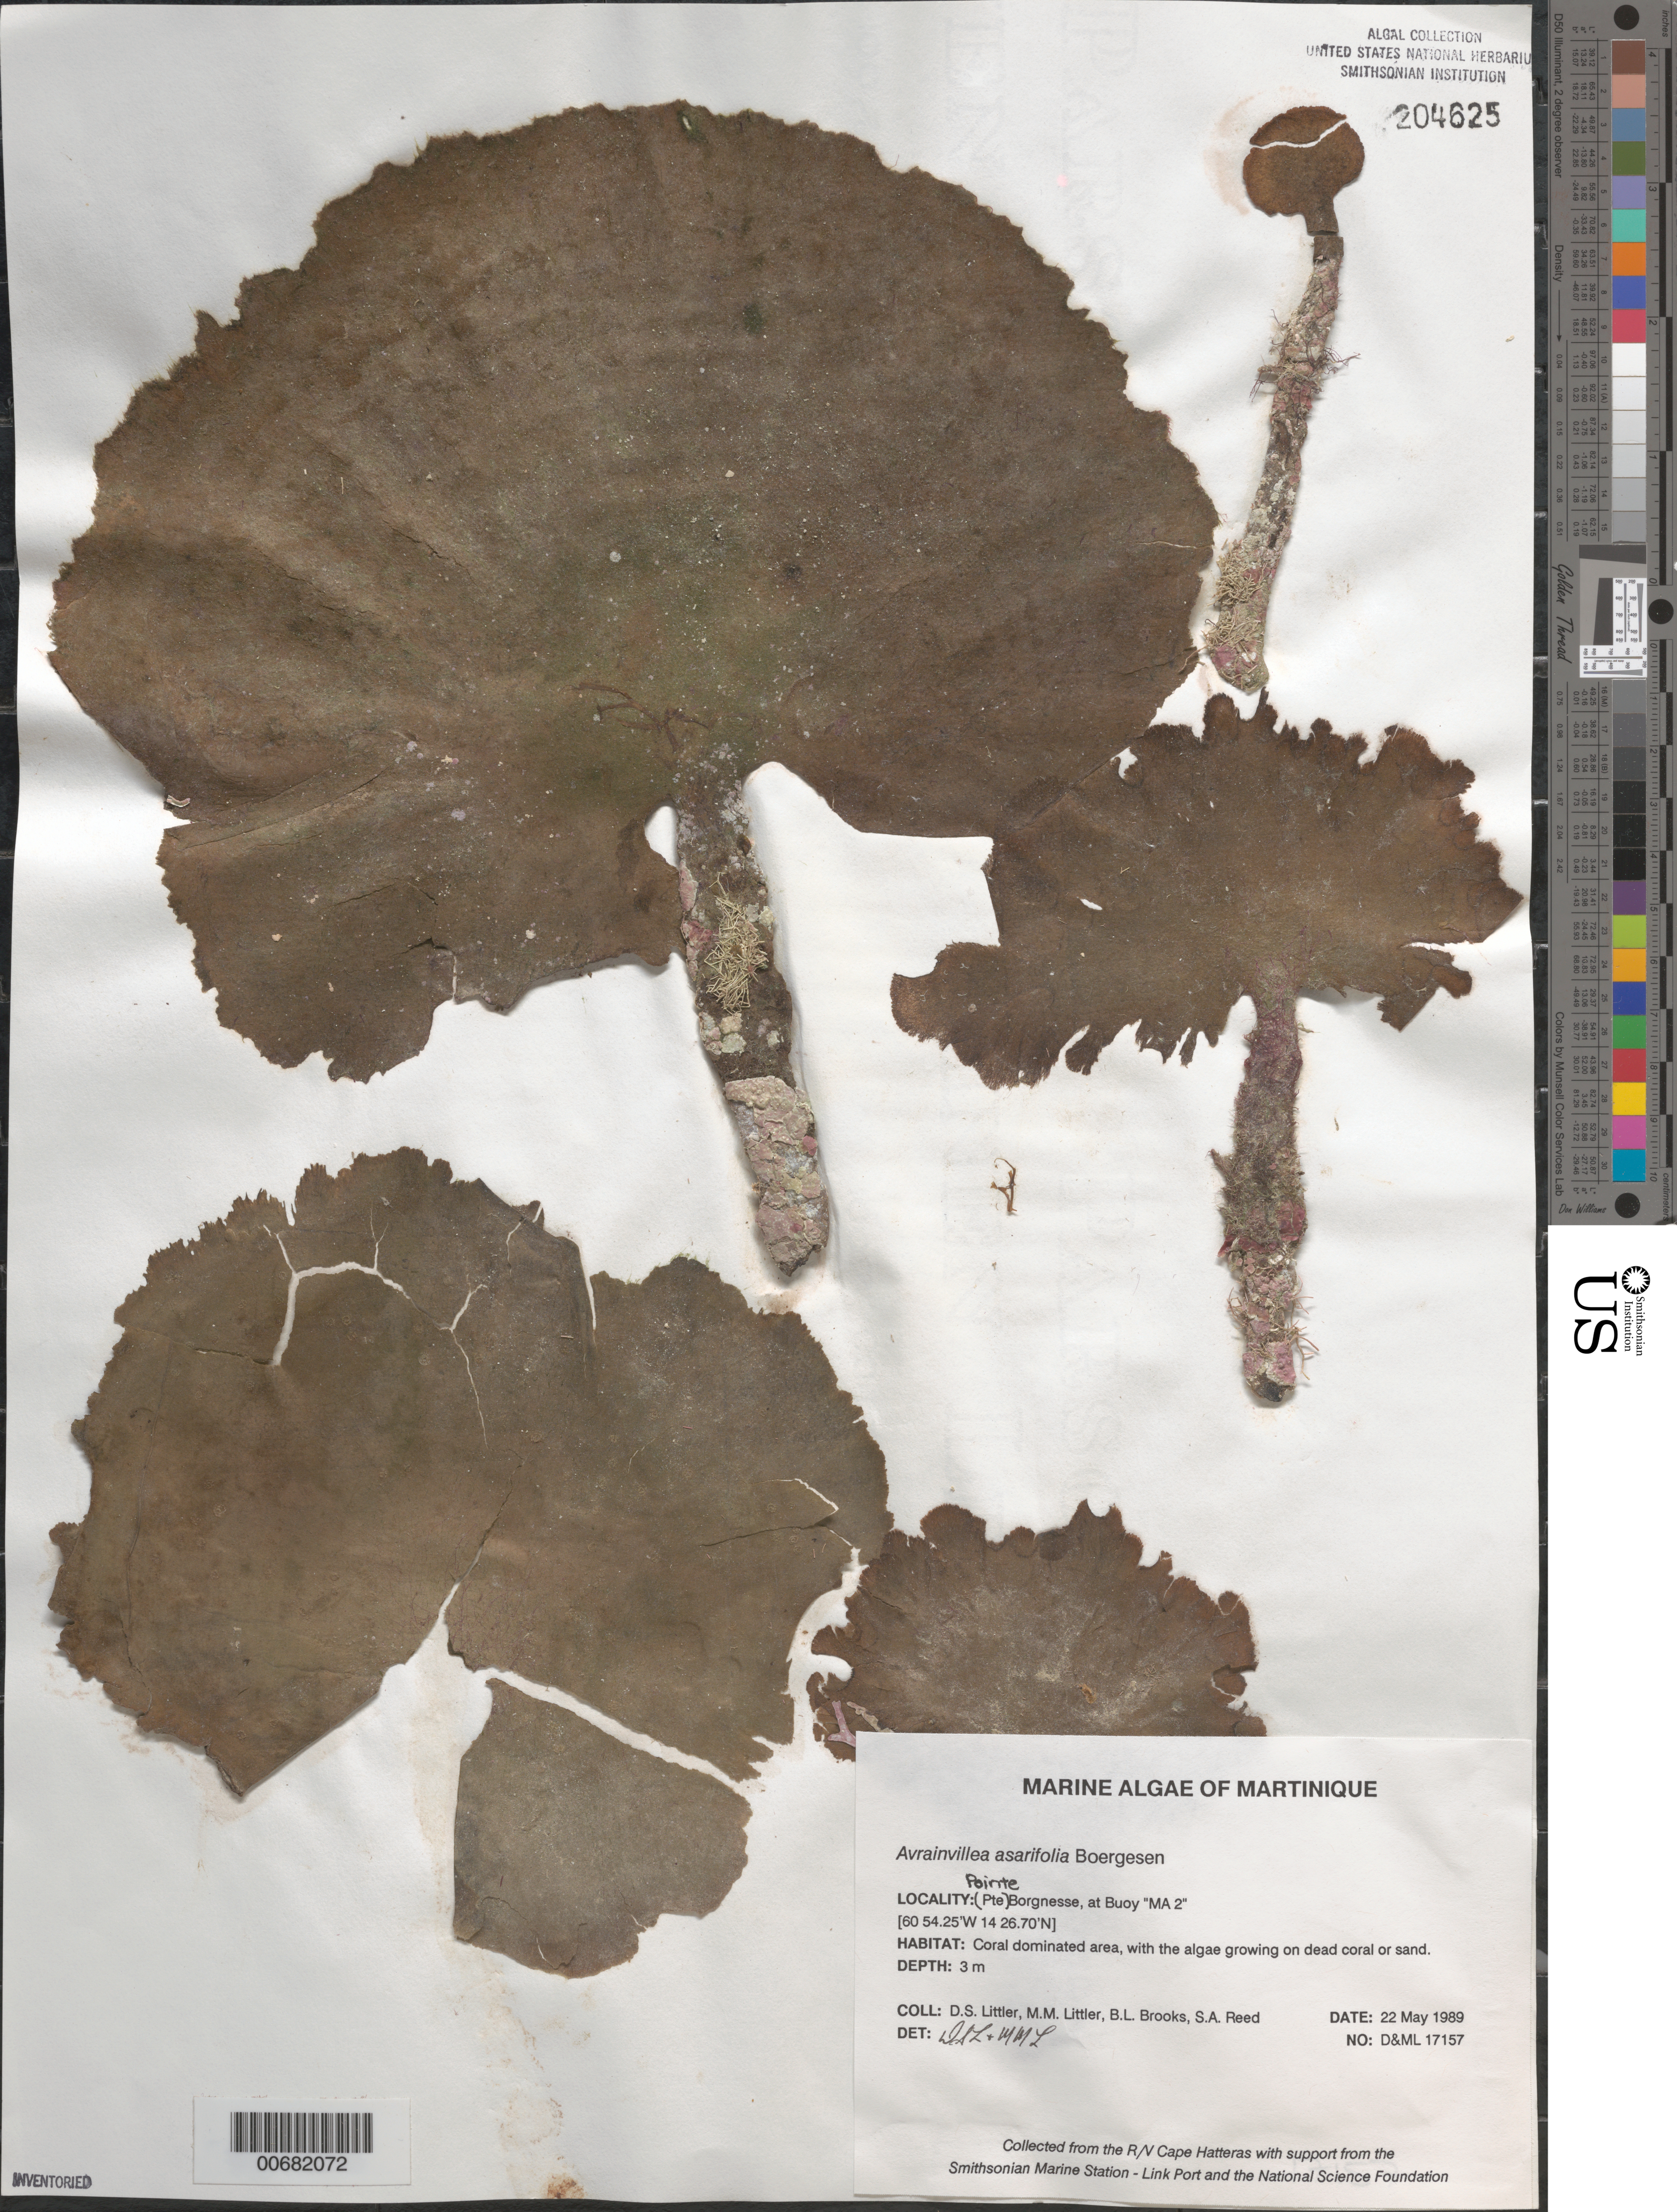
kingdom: Plantae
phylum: Chlorophyta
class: Ulvophyceae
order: Bryopsidales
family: Dichotomosiphonaceae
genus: Avrainvillea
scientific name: Avrainvillea asarifolia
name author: Børgesen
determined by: Littler, D. S.; Littler, M. M.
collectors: D. S. Littler, M. M. Littler, B. Brooks & S. Reed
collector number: D&ML 17157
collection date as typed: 22 May 1989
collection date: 1989-05-22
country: Martinique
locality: Pointe Borgnesse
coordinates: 14 26.70 N, 60 54.25' W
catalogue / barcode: US 204625